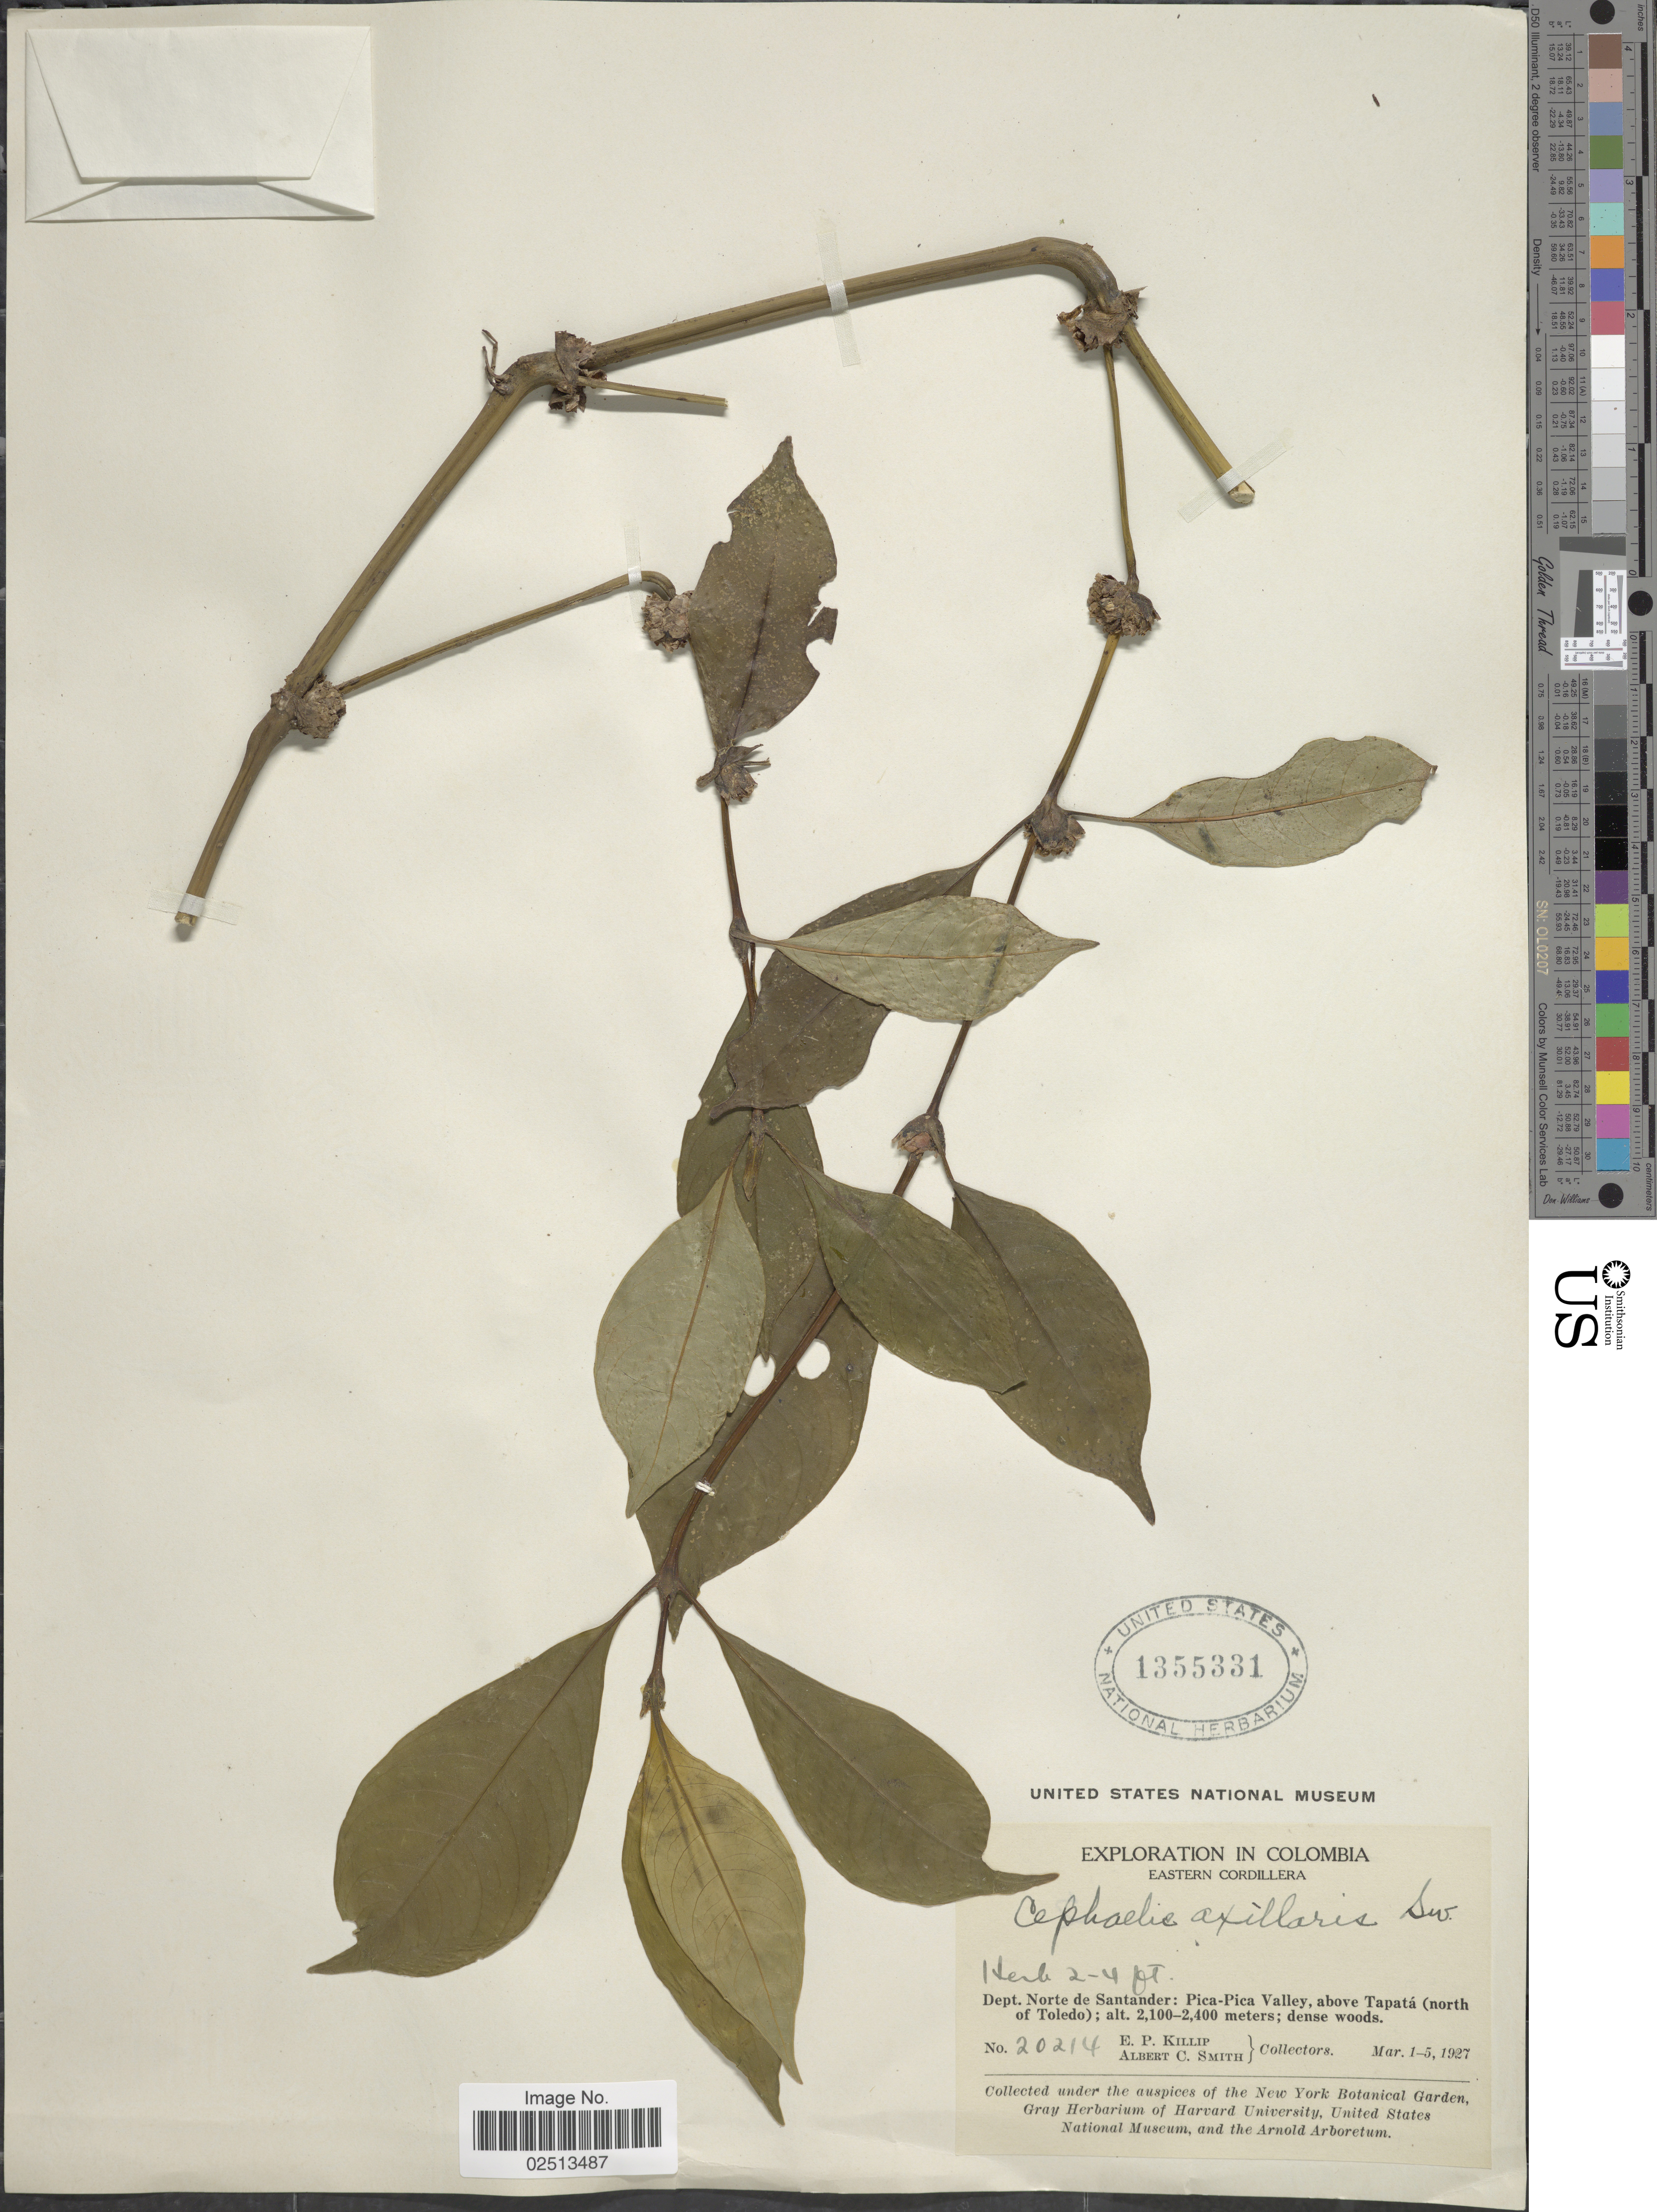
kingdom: Plantae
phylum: Tracheophyta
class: Magnoliopsida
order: Gentianales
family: Rubiaceae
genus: Psychotria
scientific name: Psychotria aubletiana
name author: Steyerm.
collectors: E. P. Killip & A. C. Smith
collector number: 20214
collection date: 1927-03-01/1927-03-05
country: Colombia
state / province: Norte de Santander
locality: Eastern Cordillera, Dept. Norte de Santander: Pica-Pica Valley, above Tapatá (north of Toledo), dense woods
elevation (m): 2100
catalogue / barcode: US 1355331